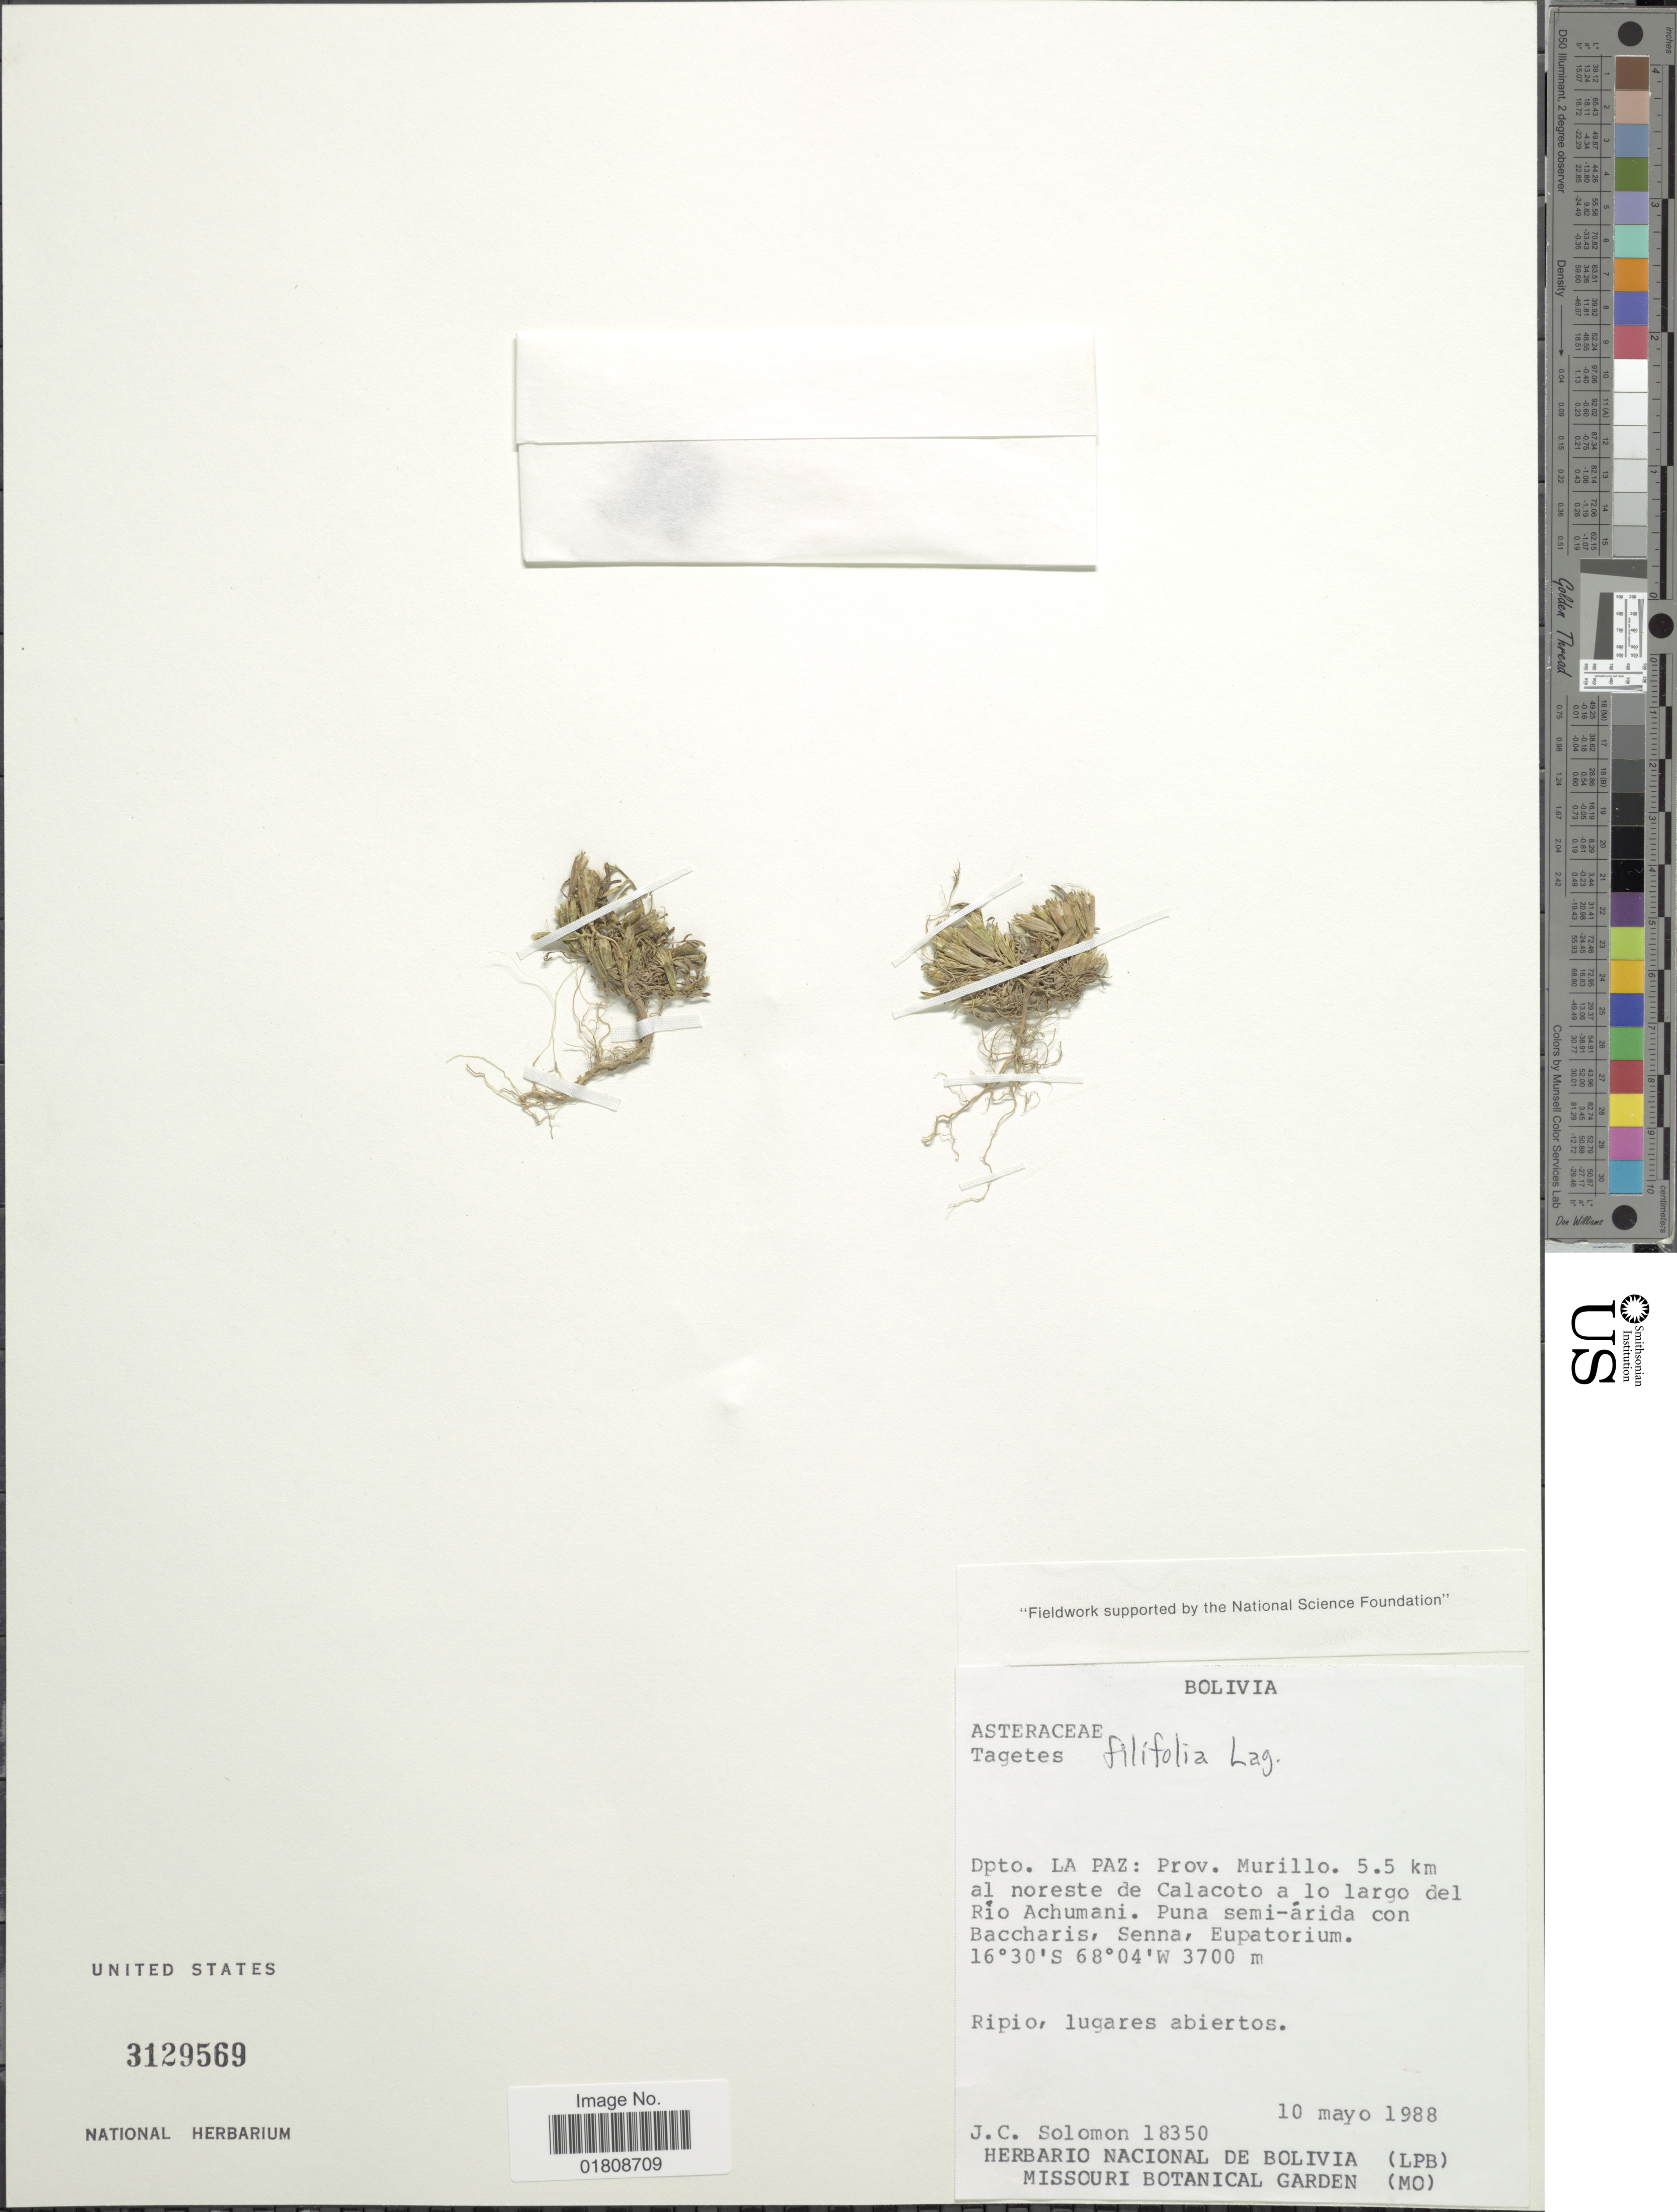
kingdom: Plantae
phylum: Tracheophyta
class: Magnoliopsida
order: Asterales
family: Asteraceae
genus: Tagetes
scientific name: Tagetes filifolia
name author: Lag.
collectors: J. C. Solomon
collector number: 18350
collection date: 1988-05-10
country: Bolivia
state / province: La Paz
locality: Prov. Murillo, 5.5 km al noreste de Calacoto a lo largo del Rio Achumani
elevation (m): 3700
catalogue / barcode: US 3129569